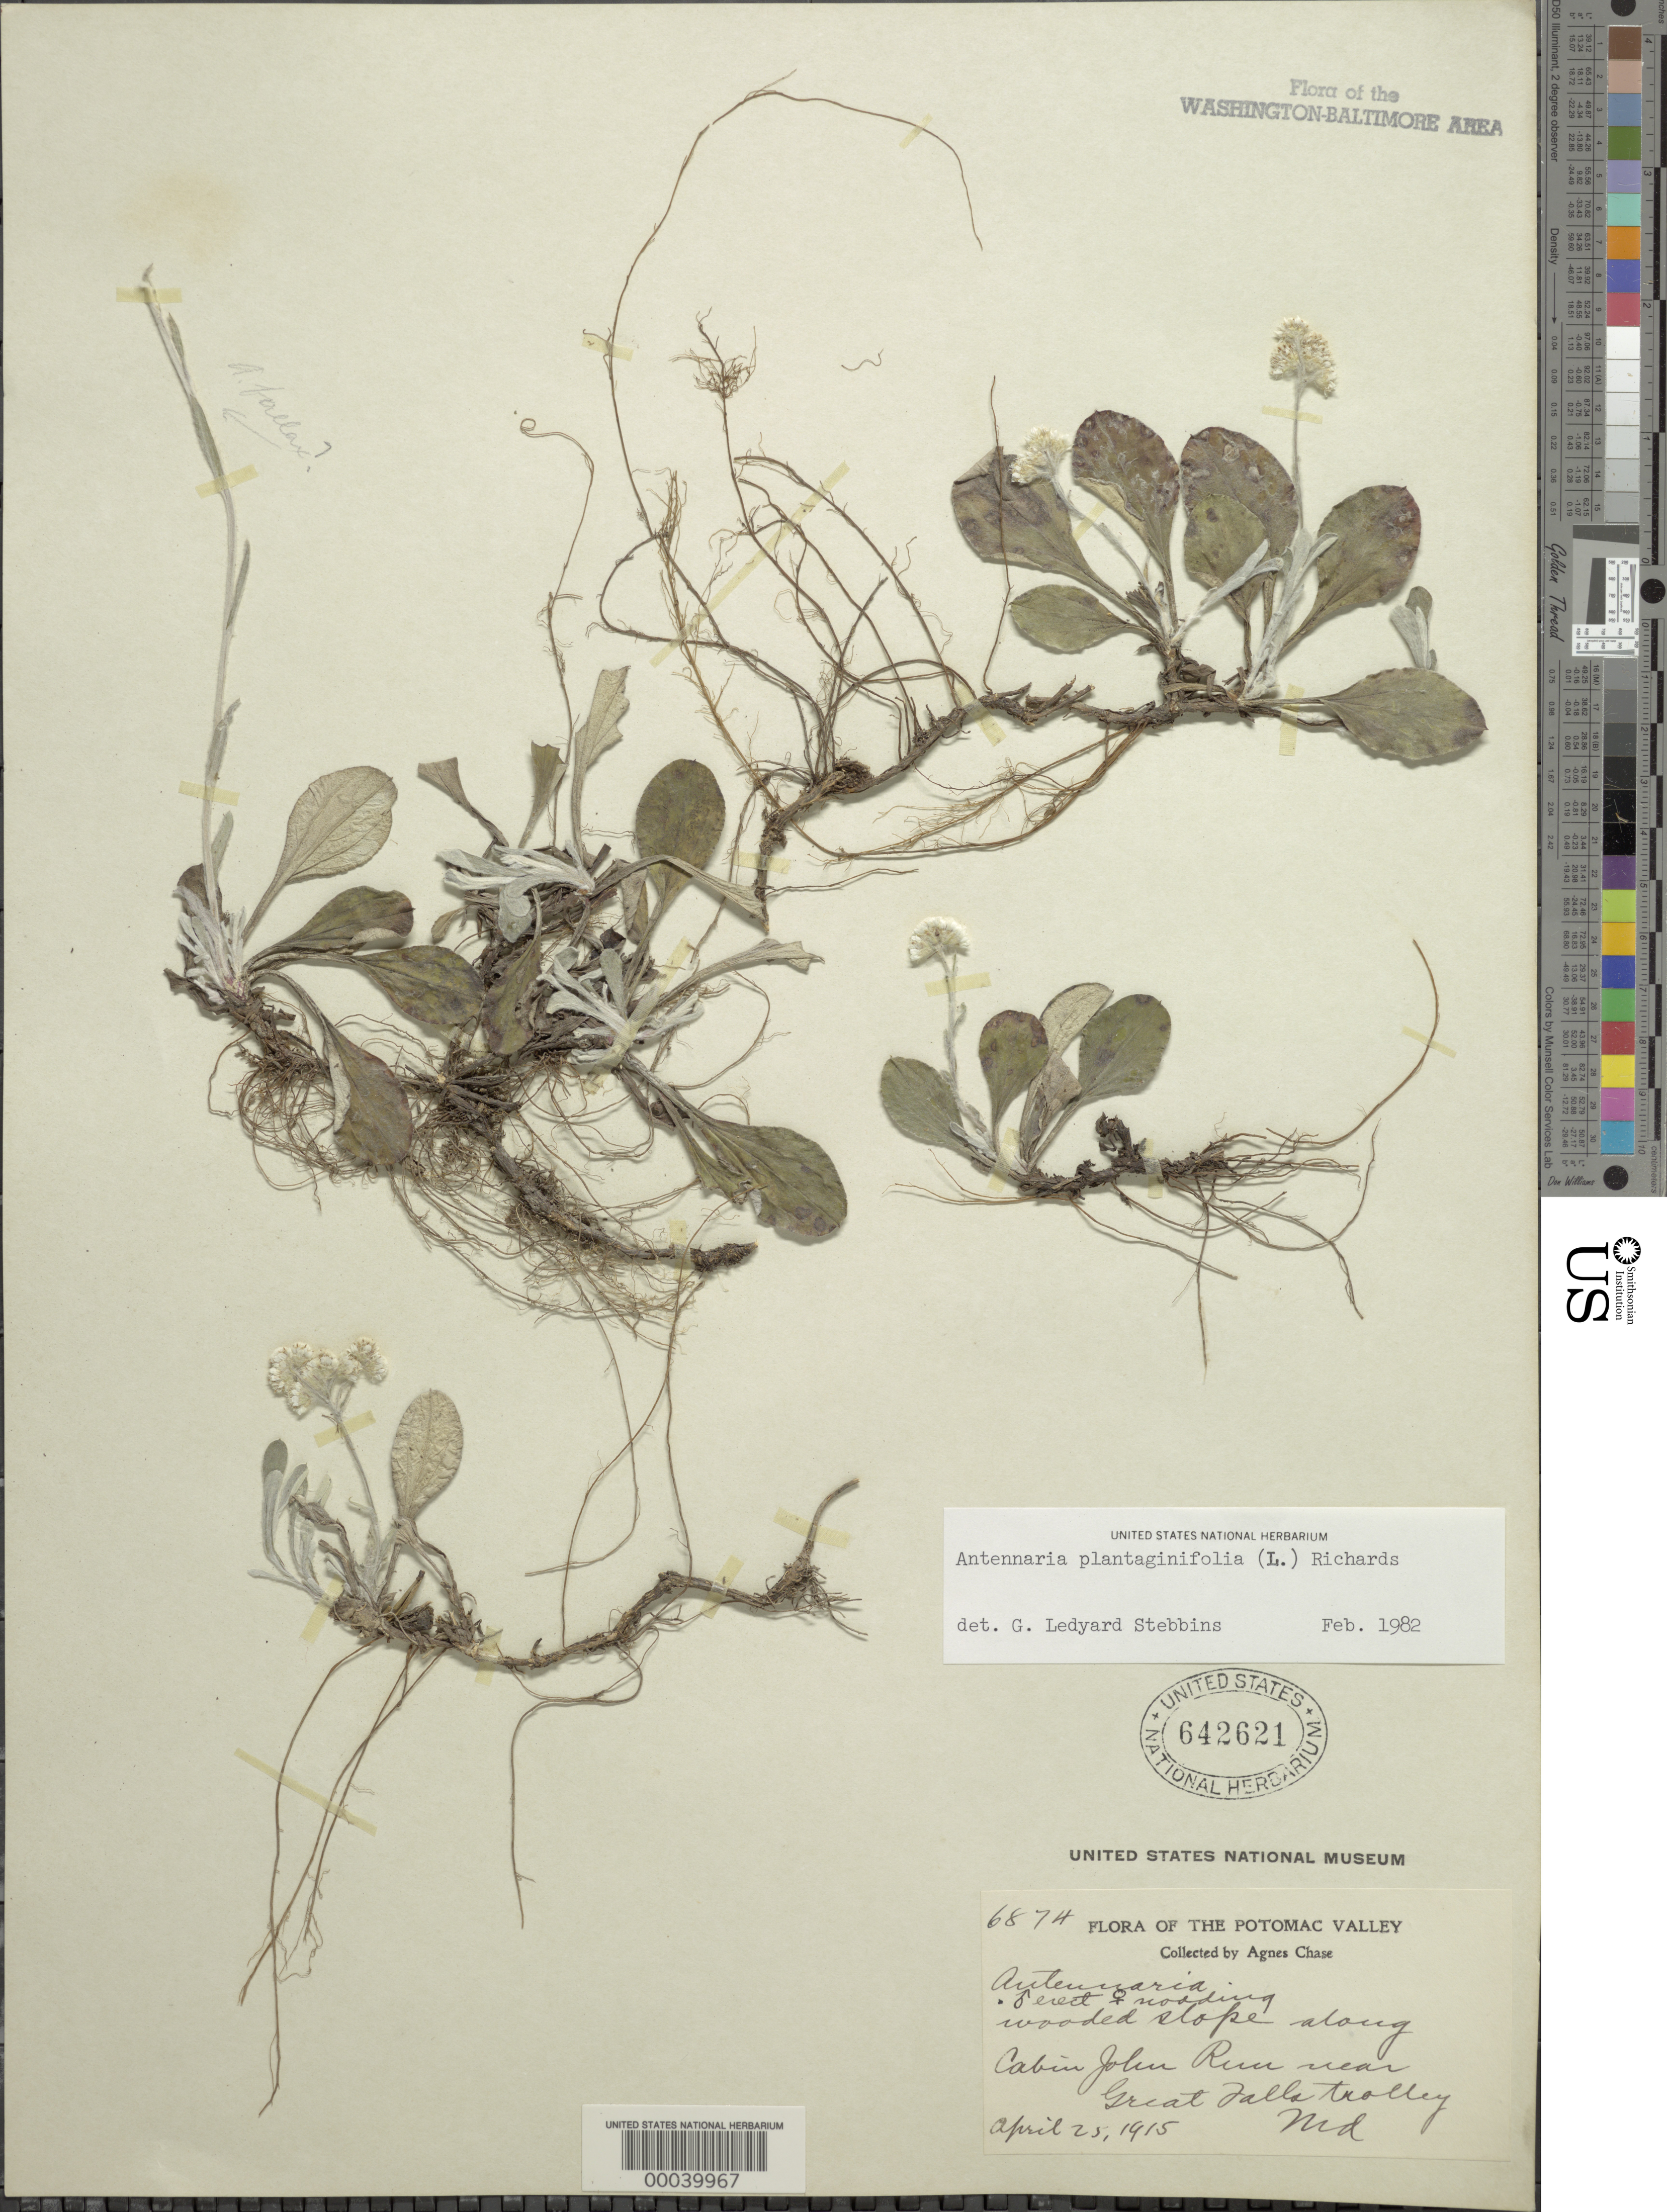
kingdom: Plantae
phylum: Tracheophyta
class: Magnoliopsida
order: Asterales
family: Asteraceae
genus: Antennaria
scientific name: Antennaria plantaginifolia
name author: (L.) Richardson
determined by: Stebbins, G. L.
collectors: A. Chase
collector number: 6874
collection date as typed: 25 Apr 1915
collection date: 1915-04-25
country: United States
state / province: Maryland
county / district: Montgomery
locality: Cabin John Run near Great Falls Trolley C. & O. Canal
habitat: Wooded slope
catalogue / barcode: US 642621